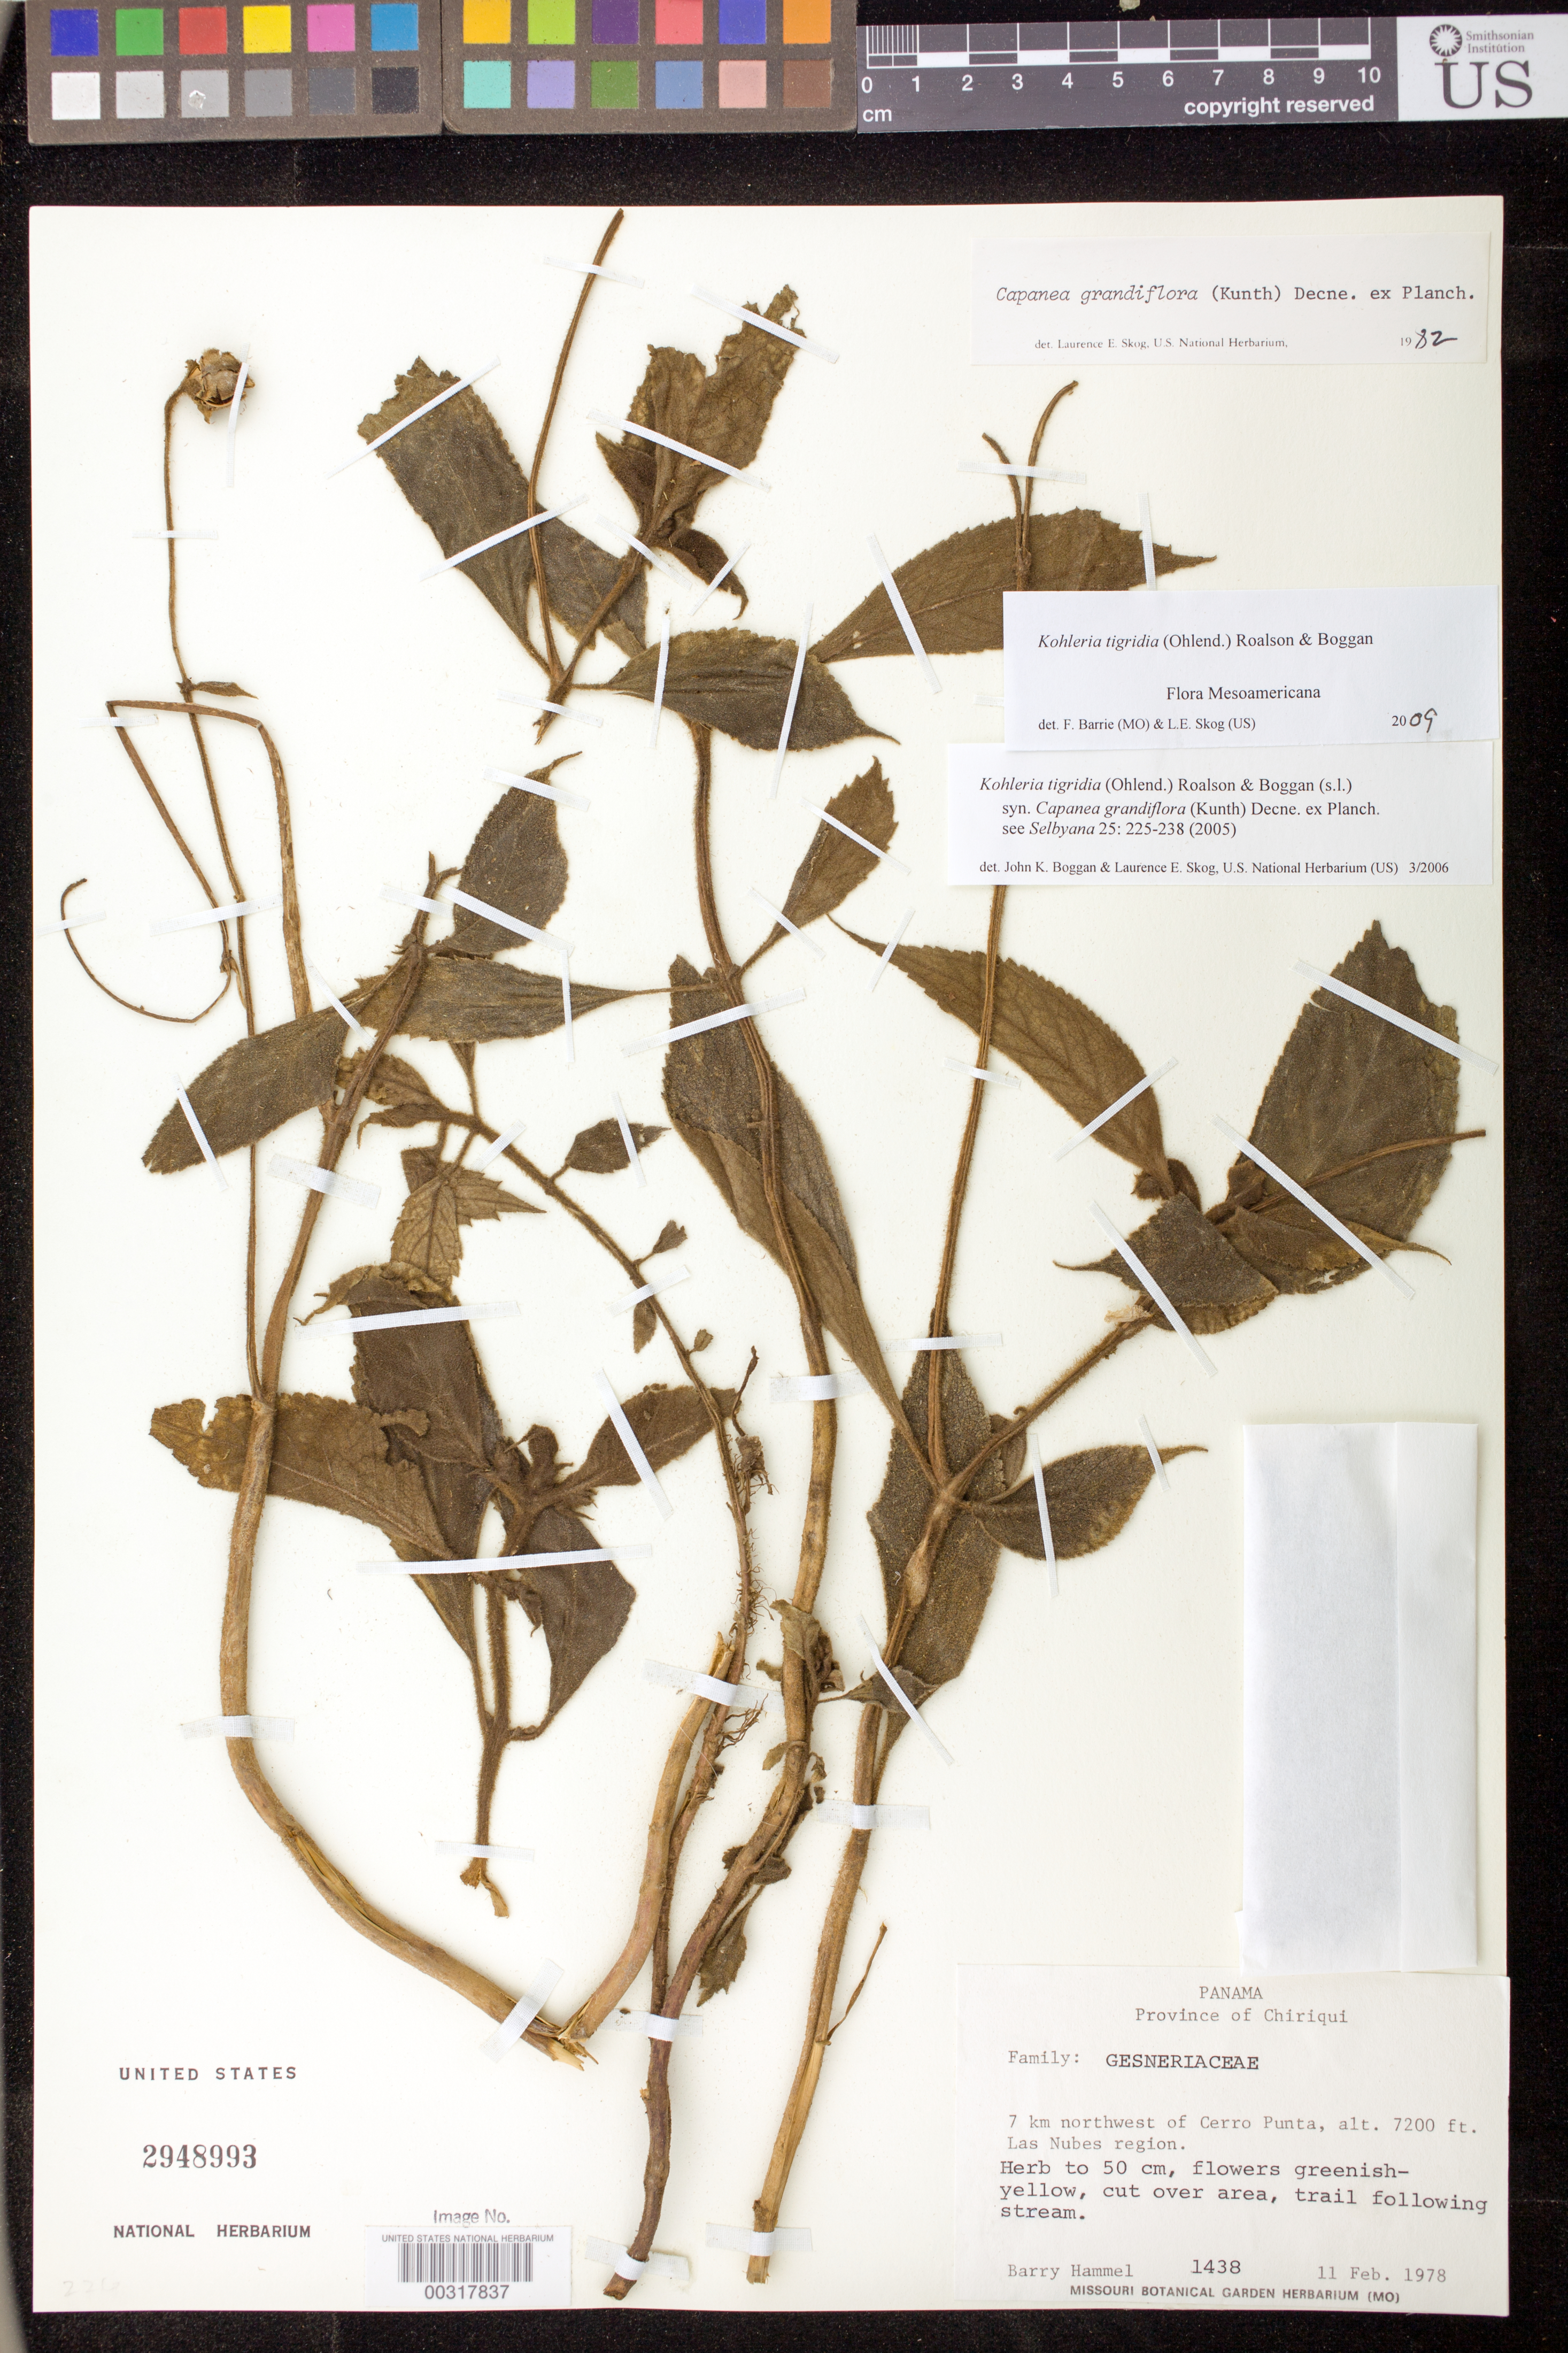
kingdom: Plantae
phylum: Tracheophyta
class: Magnoliopsida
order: Lamiales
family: Gesneriaceae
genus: Kohleria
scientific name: Kohleria tigridia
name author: (Ohlend.) Roalson & Boggan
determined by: Boggan, J. K.; Skog, L. E.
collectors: B. Hammel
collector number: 1438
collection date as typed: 11 Feb 1978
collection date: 1978-02-11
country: Panama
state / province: Chiriquí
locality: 7 km NW of Cerro Punta, Las Nubes region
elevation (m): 2195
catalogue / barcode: US 2948993